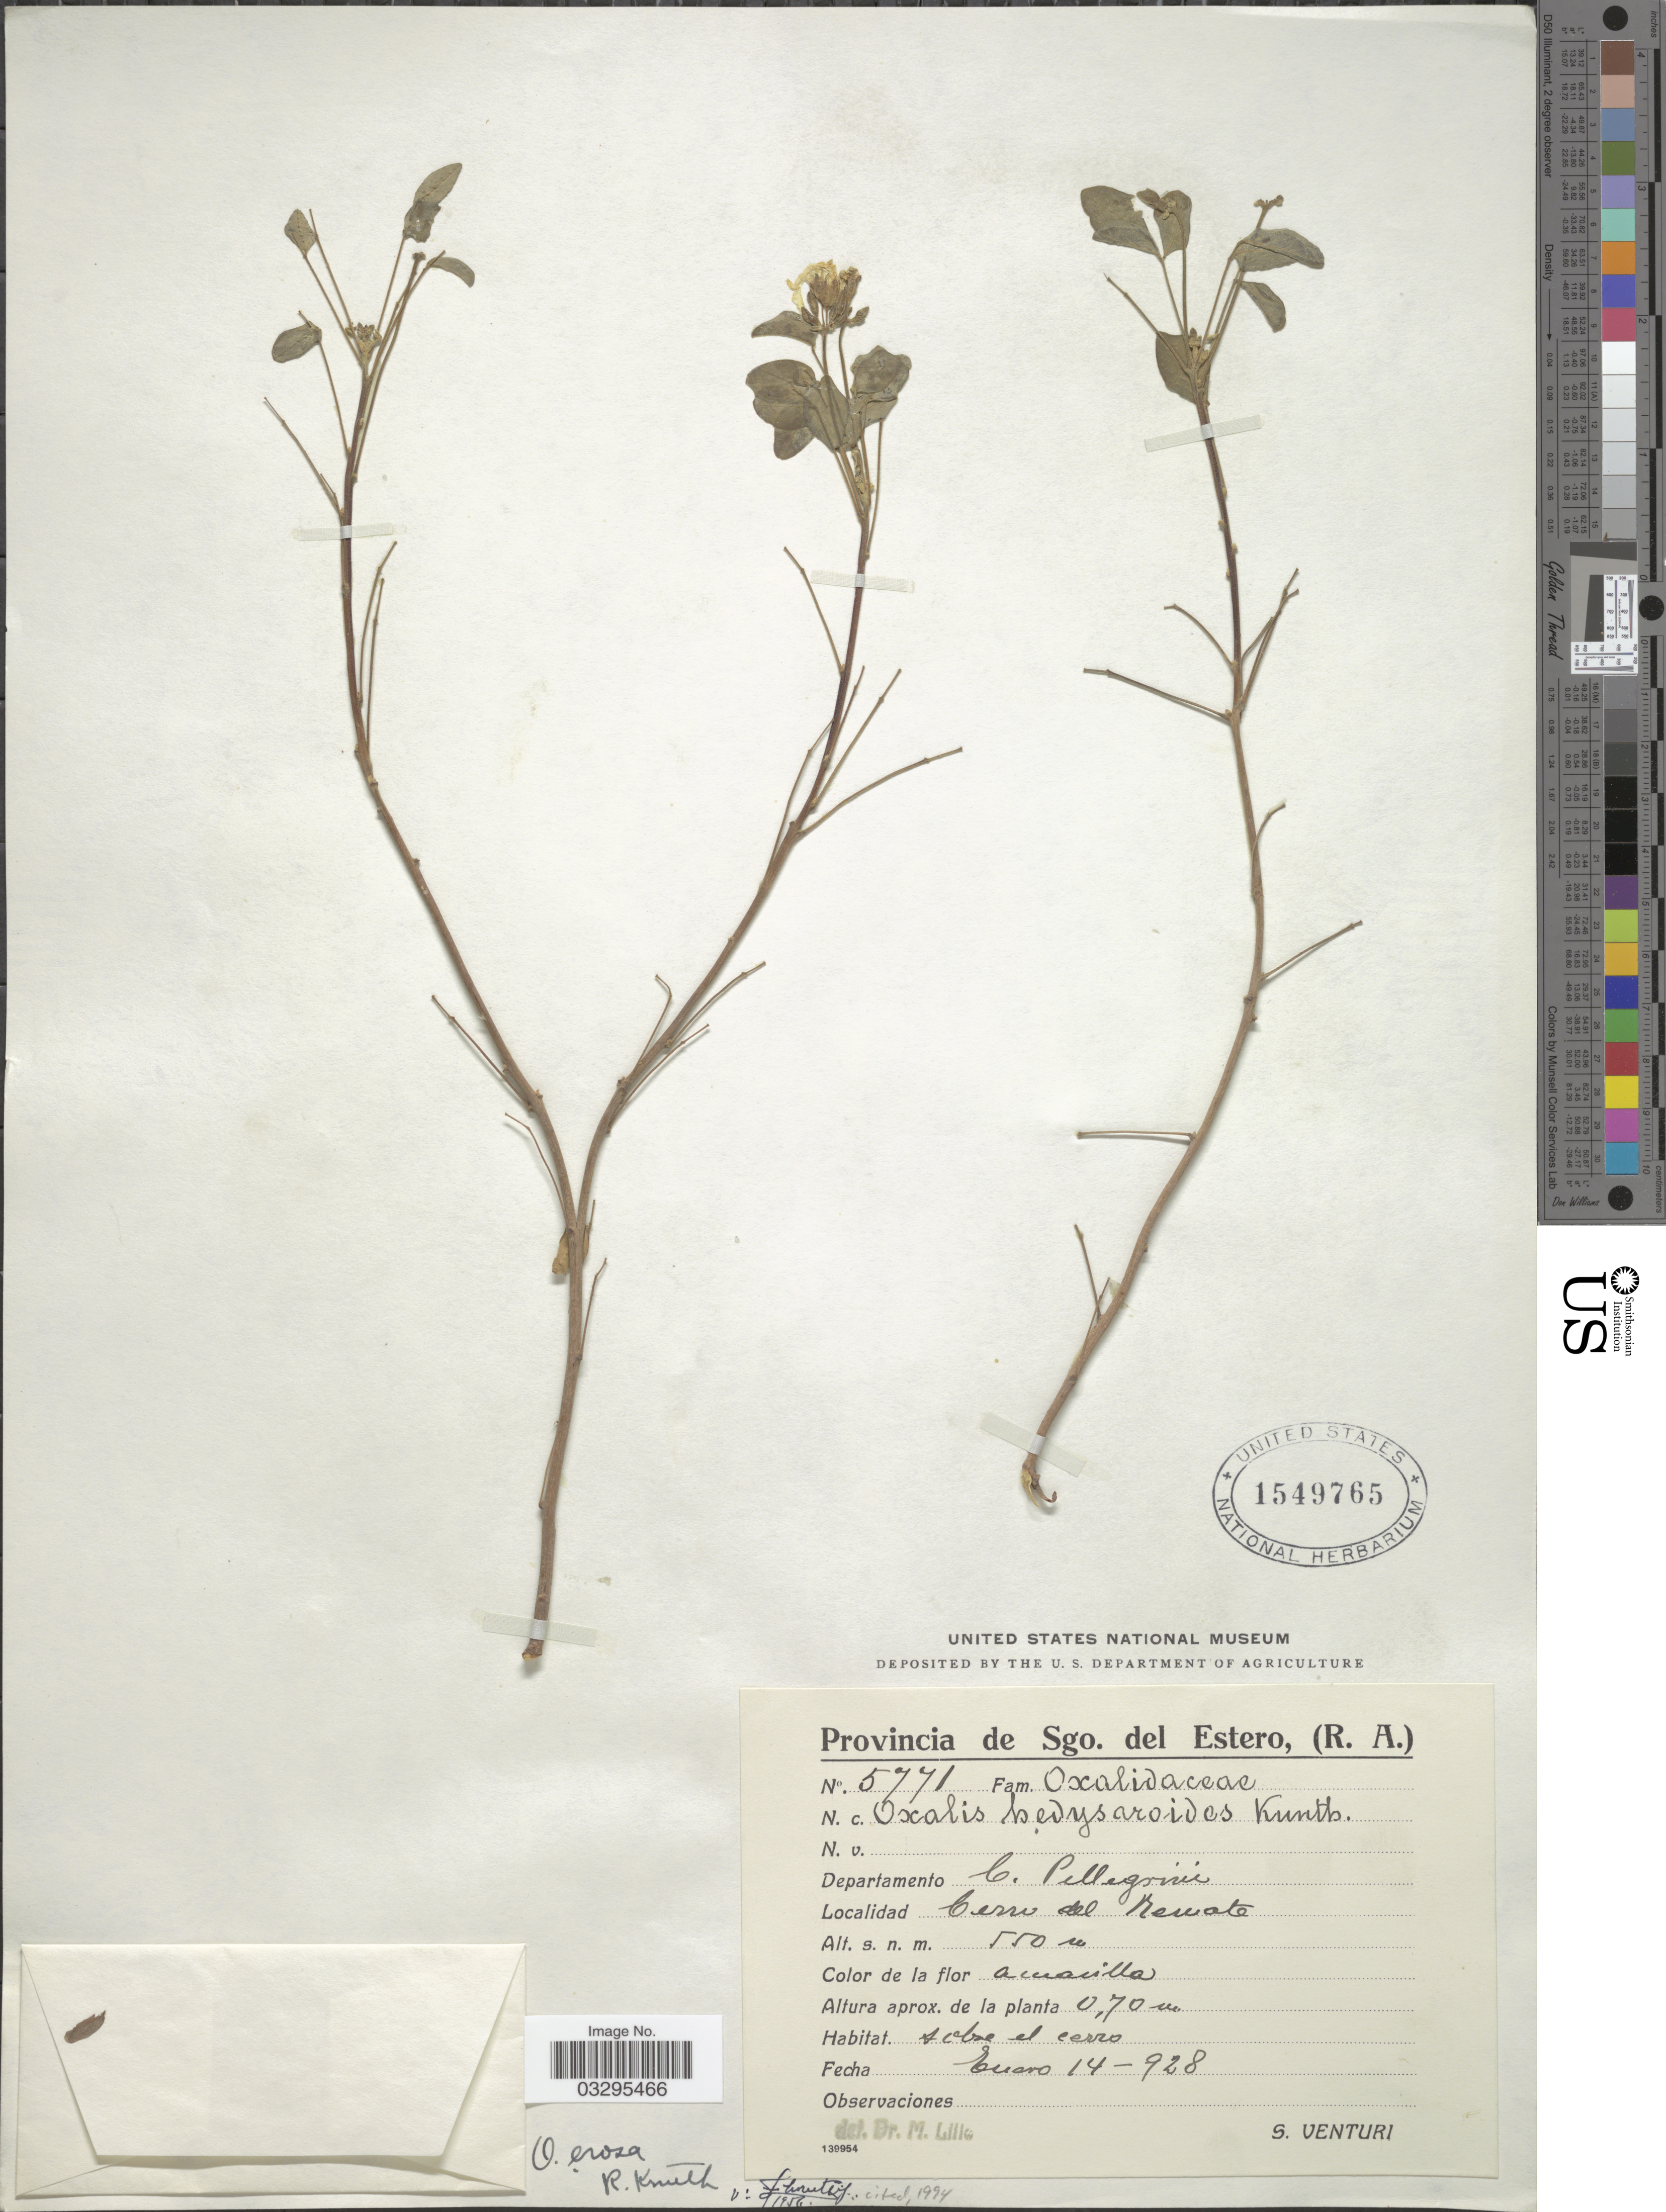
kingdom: Plantae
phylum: Tracheophyta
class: Magnoliopsida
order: Oxalidales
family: Oxalidaceae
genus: Oxalis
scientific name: Oxalis erosa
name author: R. Knuth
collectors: S. Venturi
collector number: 5771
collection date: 1928-01-14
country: Argentina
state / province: Santiago del Estero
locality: Sgo. del Estero. Departamento C. Pellegrini. Cerro del Remate.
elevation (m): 550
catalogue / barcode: US 1549765